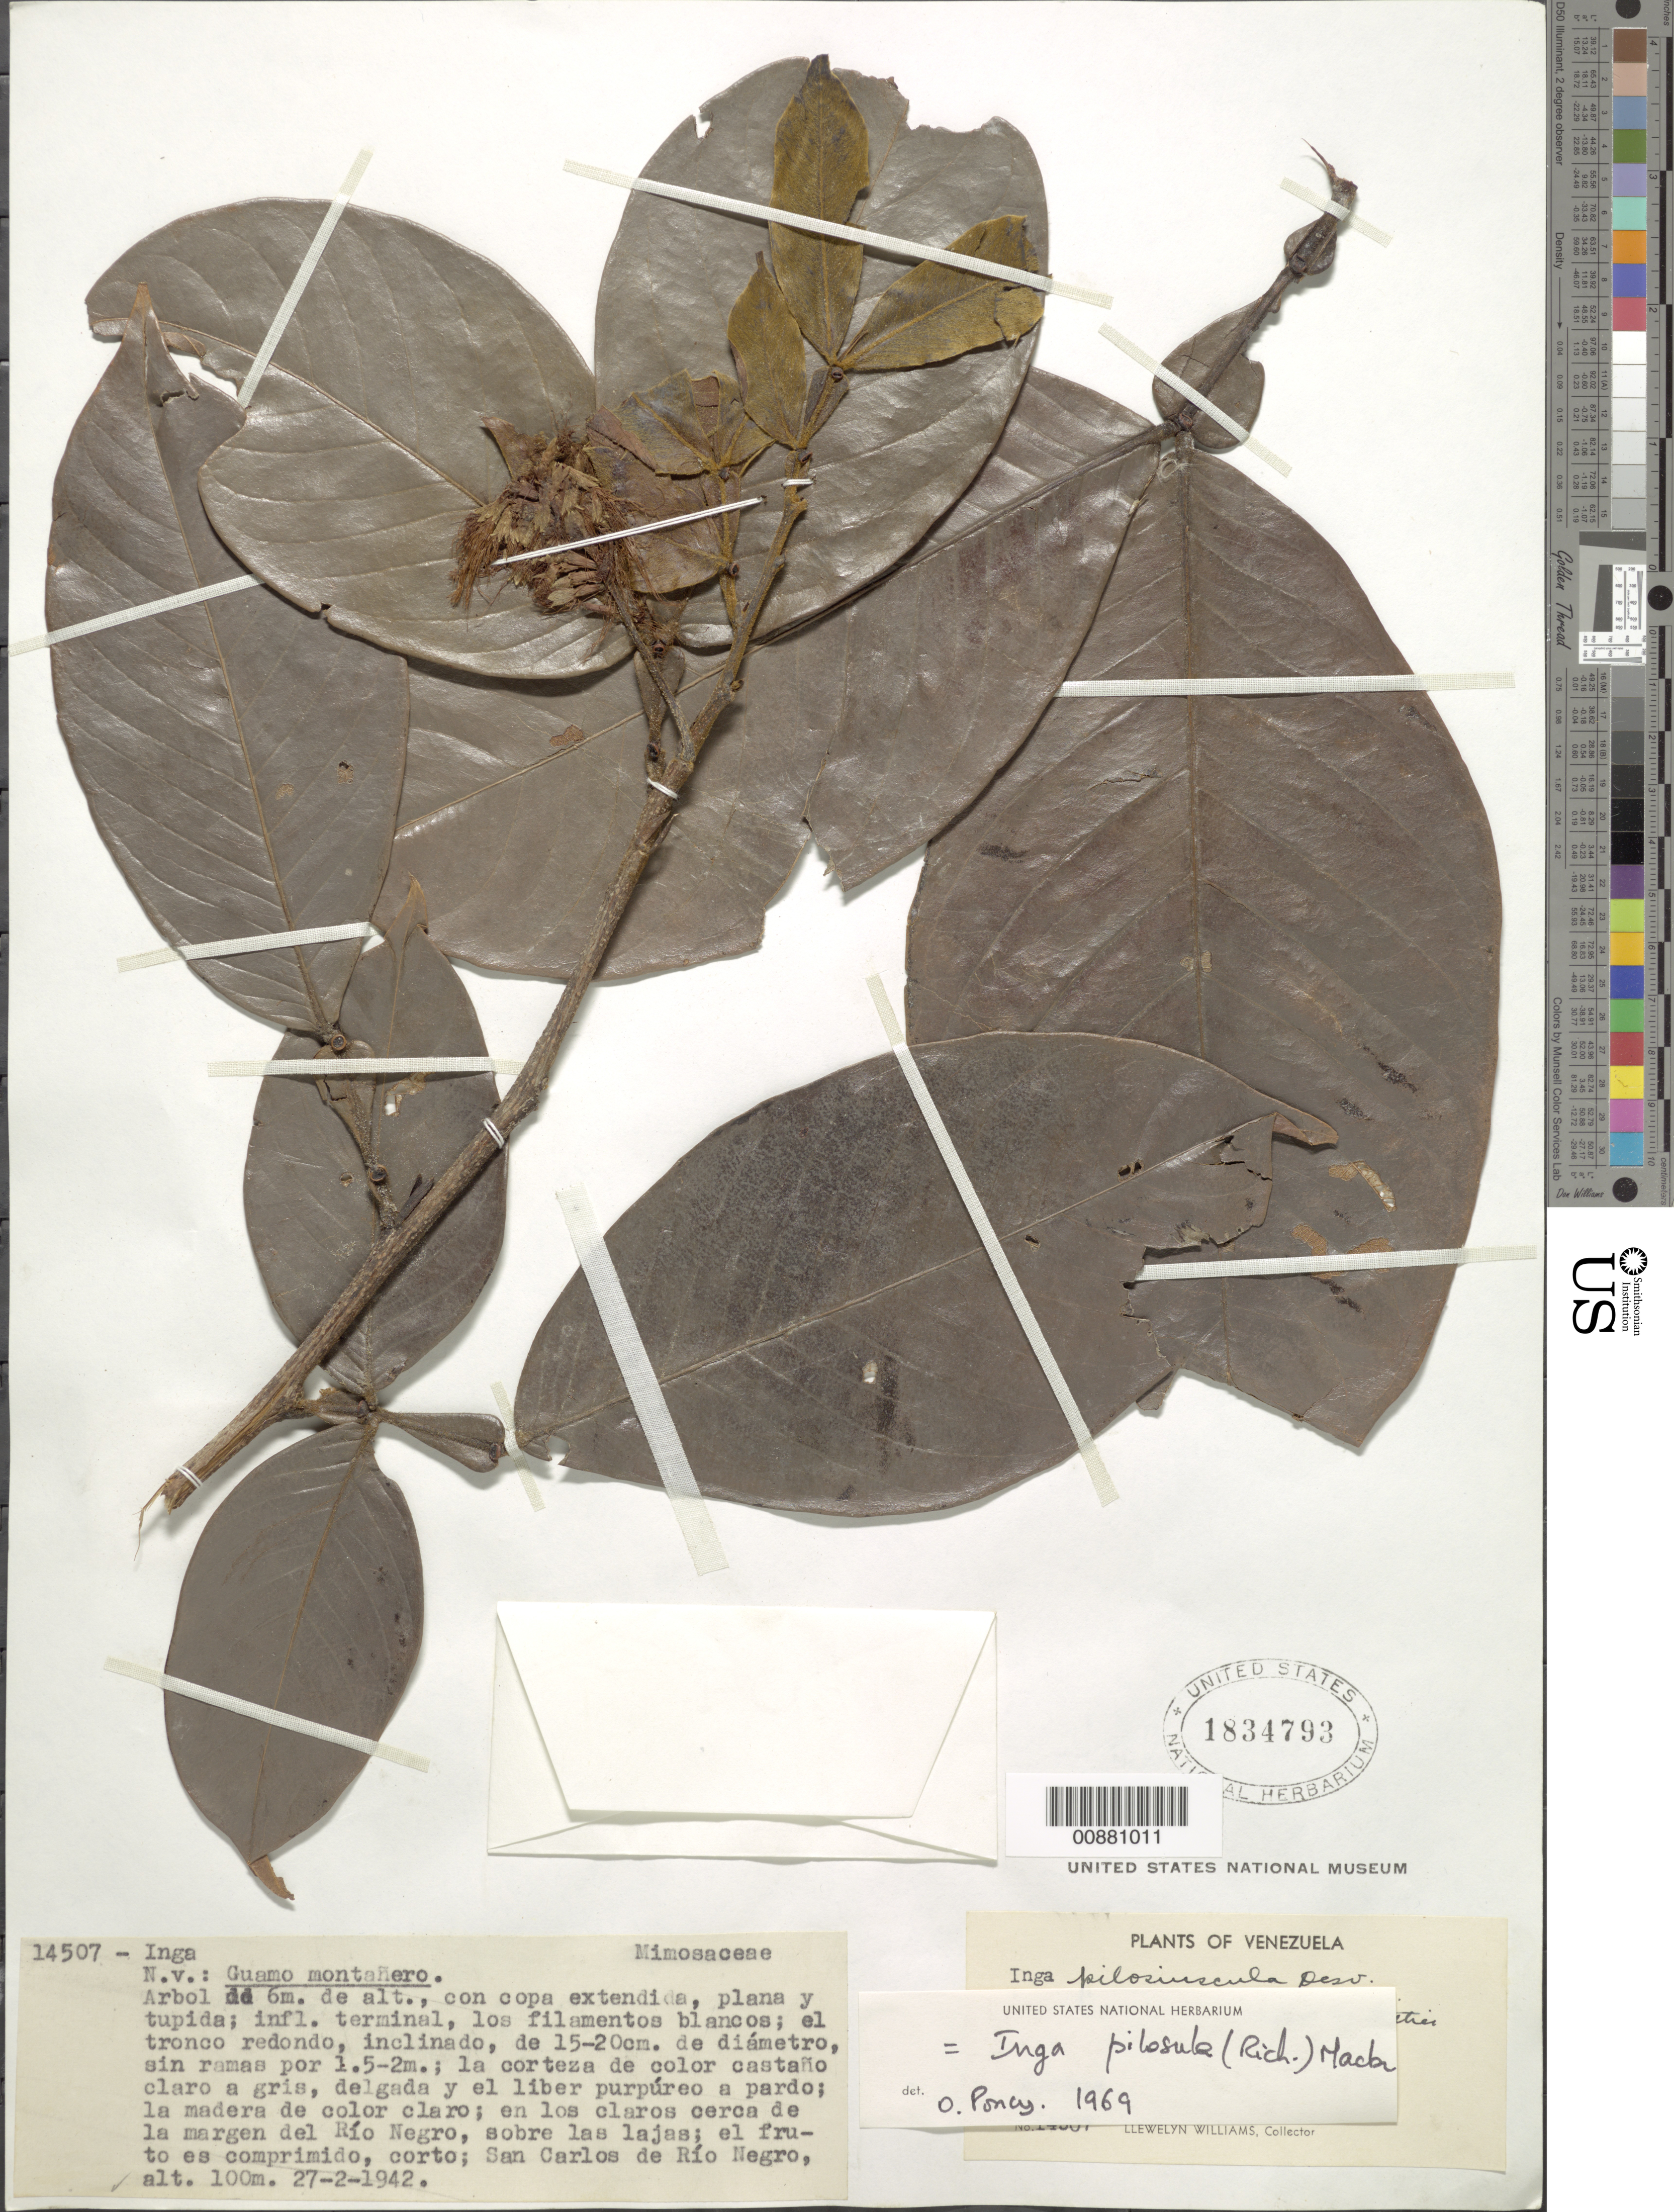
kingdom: Plantae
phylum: Tracheophyta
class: Magnoliopsida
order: Fabales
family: Fabaceae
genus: Inga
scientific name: Inga pilosula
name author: (Rich.) J.F. Macbr.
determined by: Poncy, O.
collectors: Ll. Williams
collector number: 14507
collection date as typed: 27-Feb-42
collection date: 1942-02-27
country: Venezuela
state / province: Amazonas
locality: San Carlos de Río Negro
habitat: En los claros cerca de la margen del rio, sobre las lajas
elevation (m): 100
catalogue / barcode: US 1834793